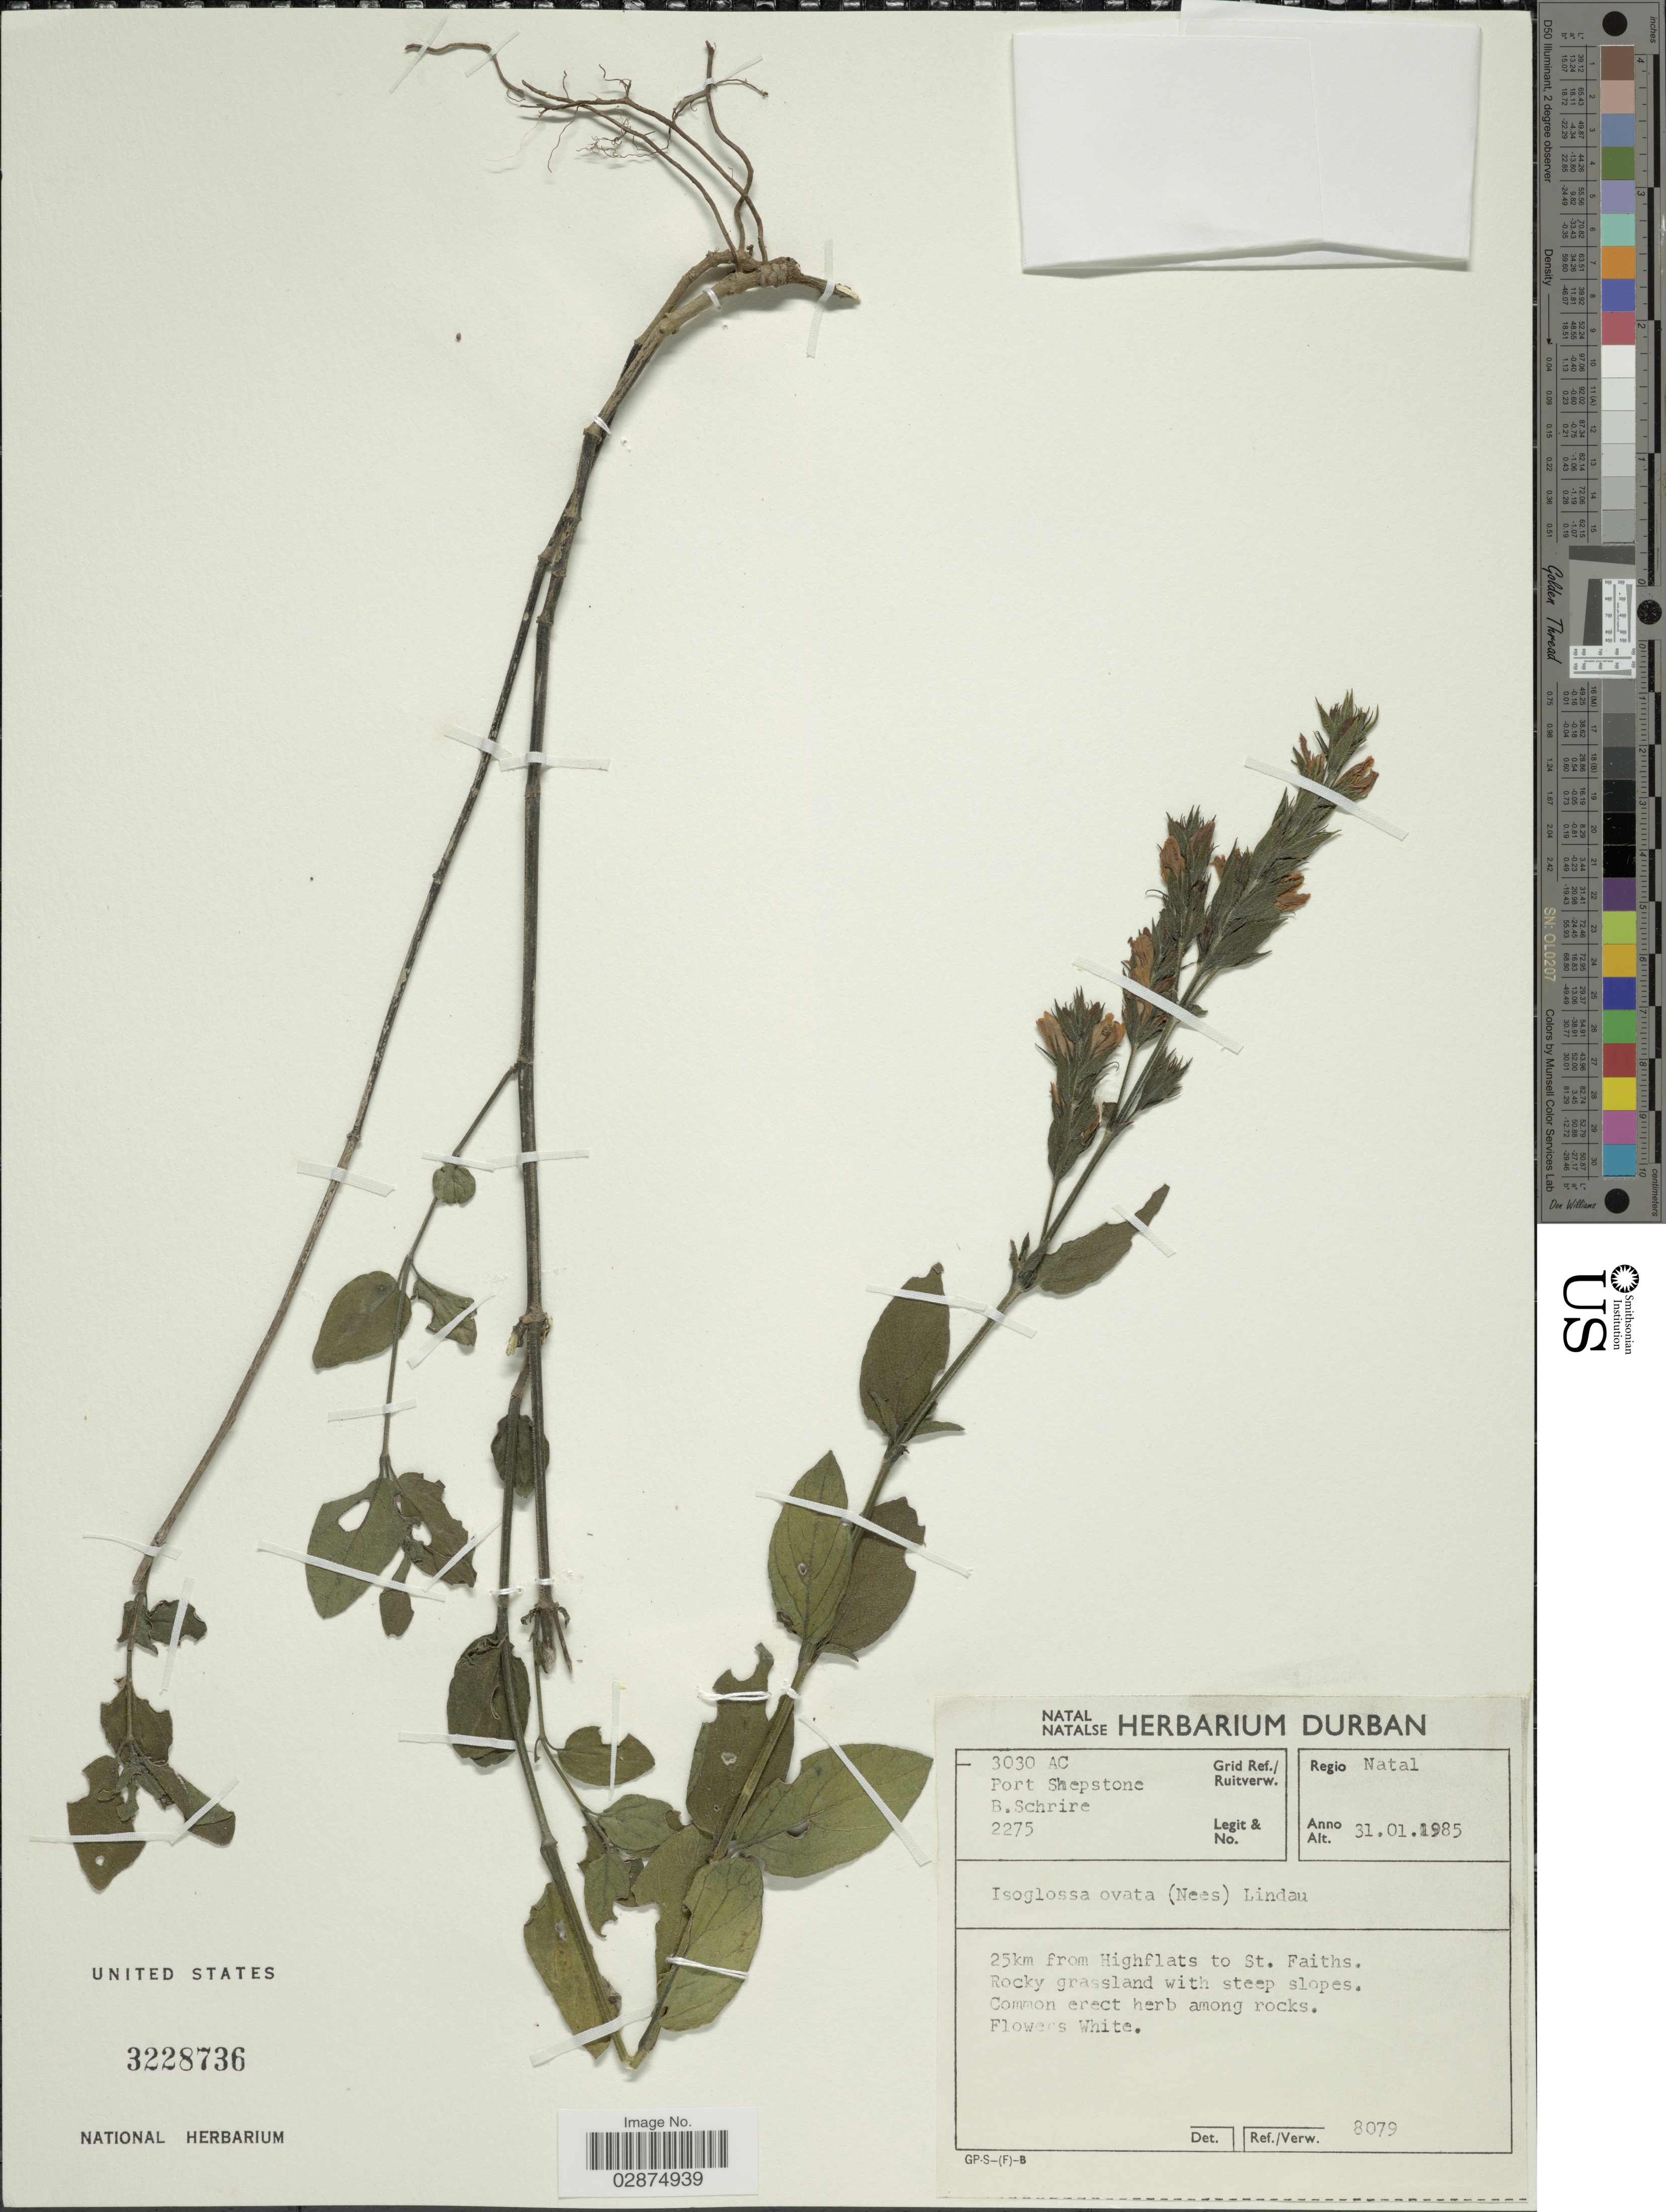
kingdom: Plantae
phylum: Tracheophyta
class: Magnoliopsida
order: Lamiales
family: Acanthaceae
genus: Isoglossa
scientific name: Isoglossa ovata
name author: (Nees) Lindau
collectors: B. Schrire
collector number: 2275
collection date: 1985-01-31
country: South Africa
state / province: KwaZulu-Natal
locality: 3030 AC Grid Ref./Ruitverw. Fort Shepstone. Regio Natal. 25km from Highflats to St. Faiths.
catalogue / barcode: US 3228736